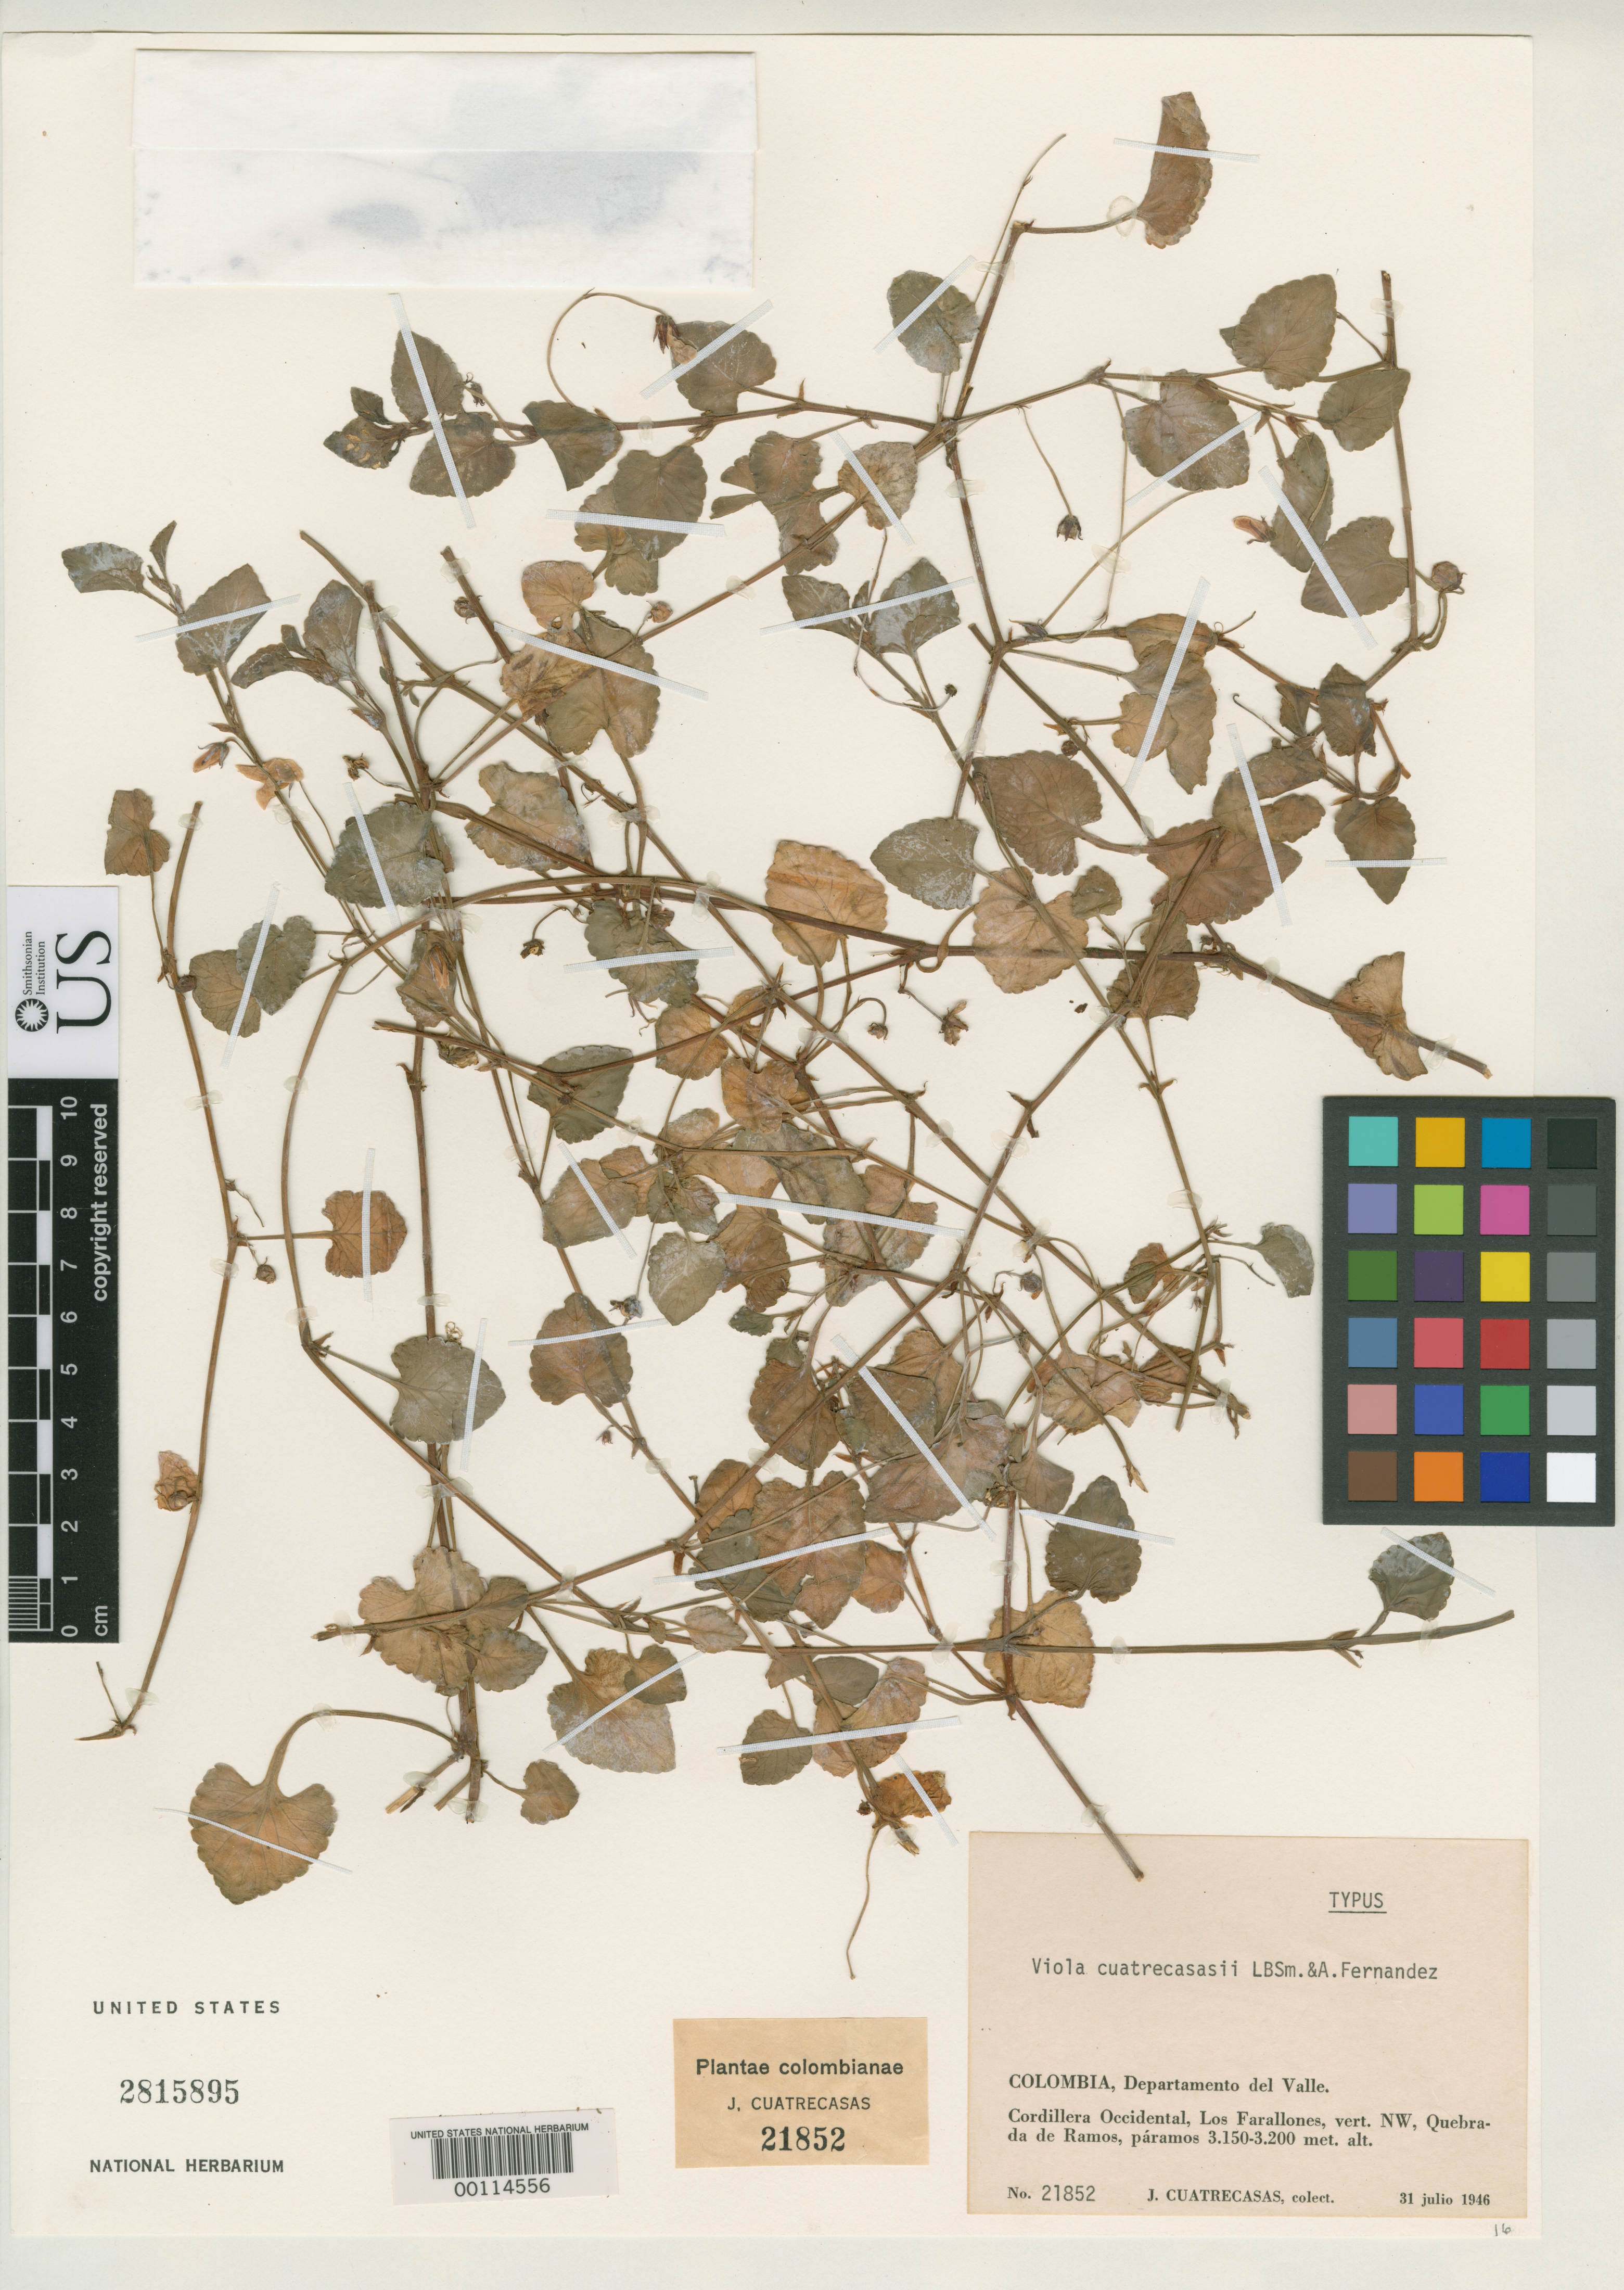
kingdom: Plantae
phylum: Tracheophyta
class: Magnoliopsida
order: Malpighiales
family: Violaceae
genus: Viola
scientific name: Viola cuatrecasasii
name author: L.B. Sm. & A. Fernández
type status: Isotype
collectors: J. Cuatrecasas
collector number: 21852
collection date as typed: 31 Jul 1946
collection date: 1946-07-31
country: Colombia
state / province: Valle del Cauca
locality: Los Farallones, Quebrada de Ramos.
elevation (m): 3150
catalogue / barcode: US 2815895